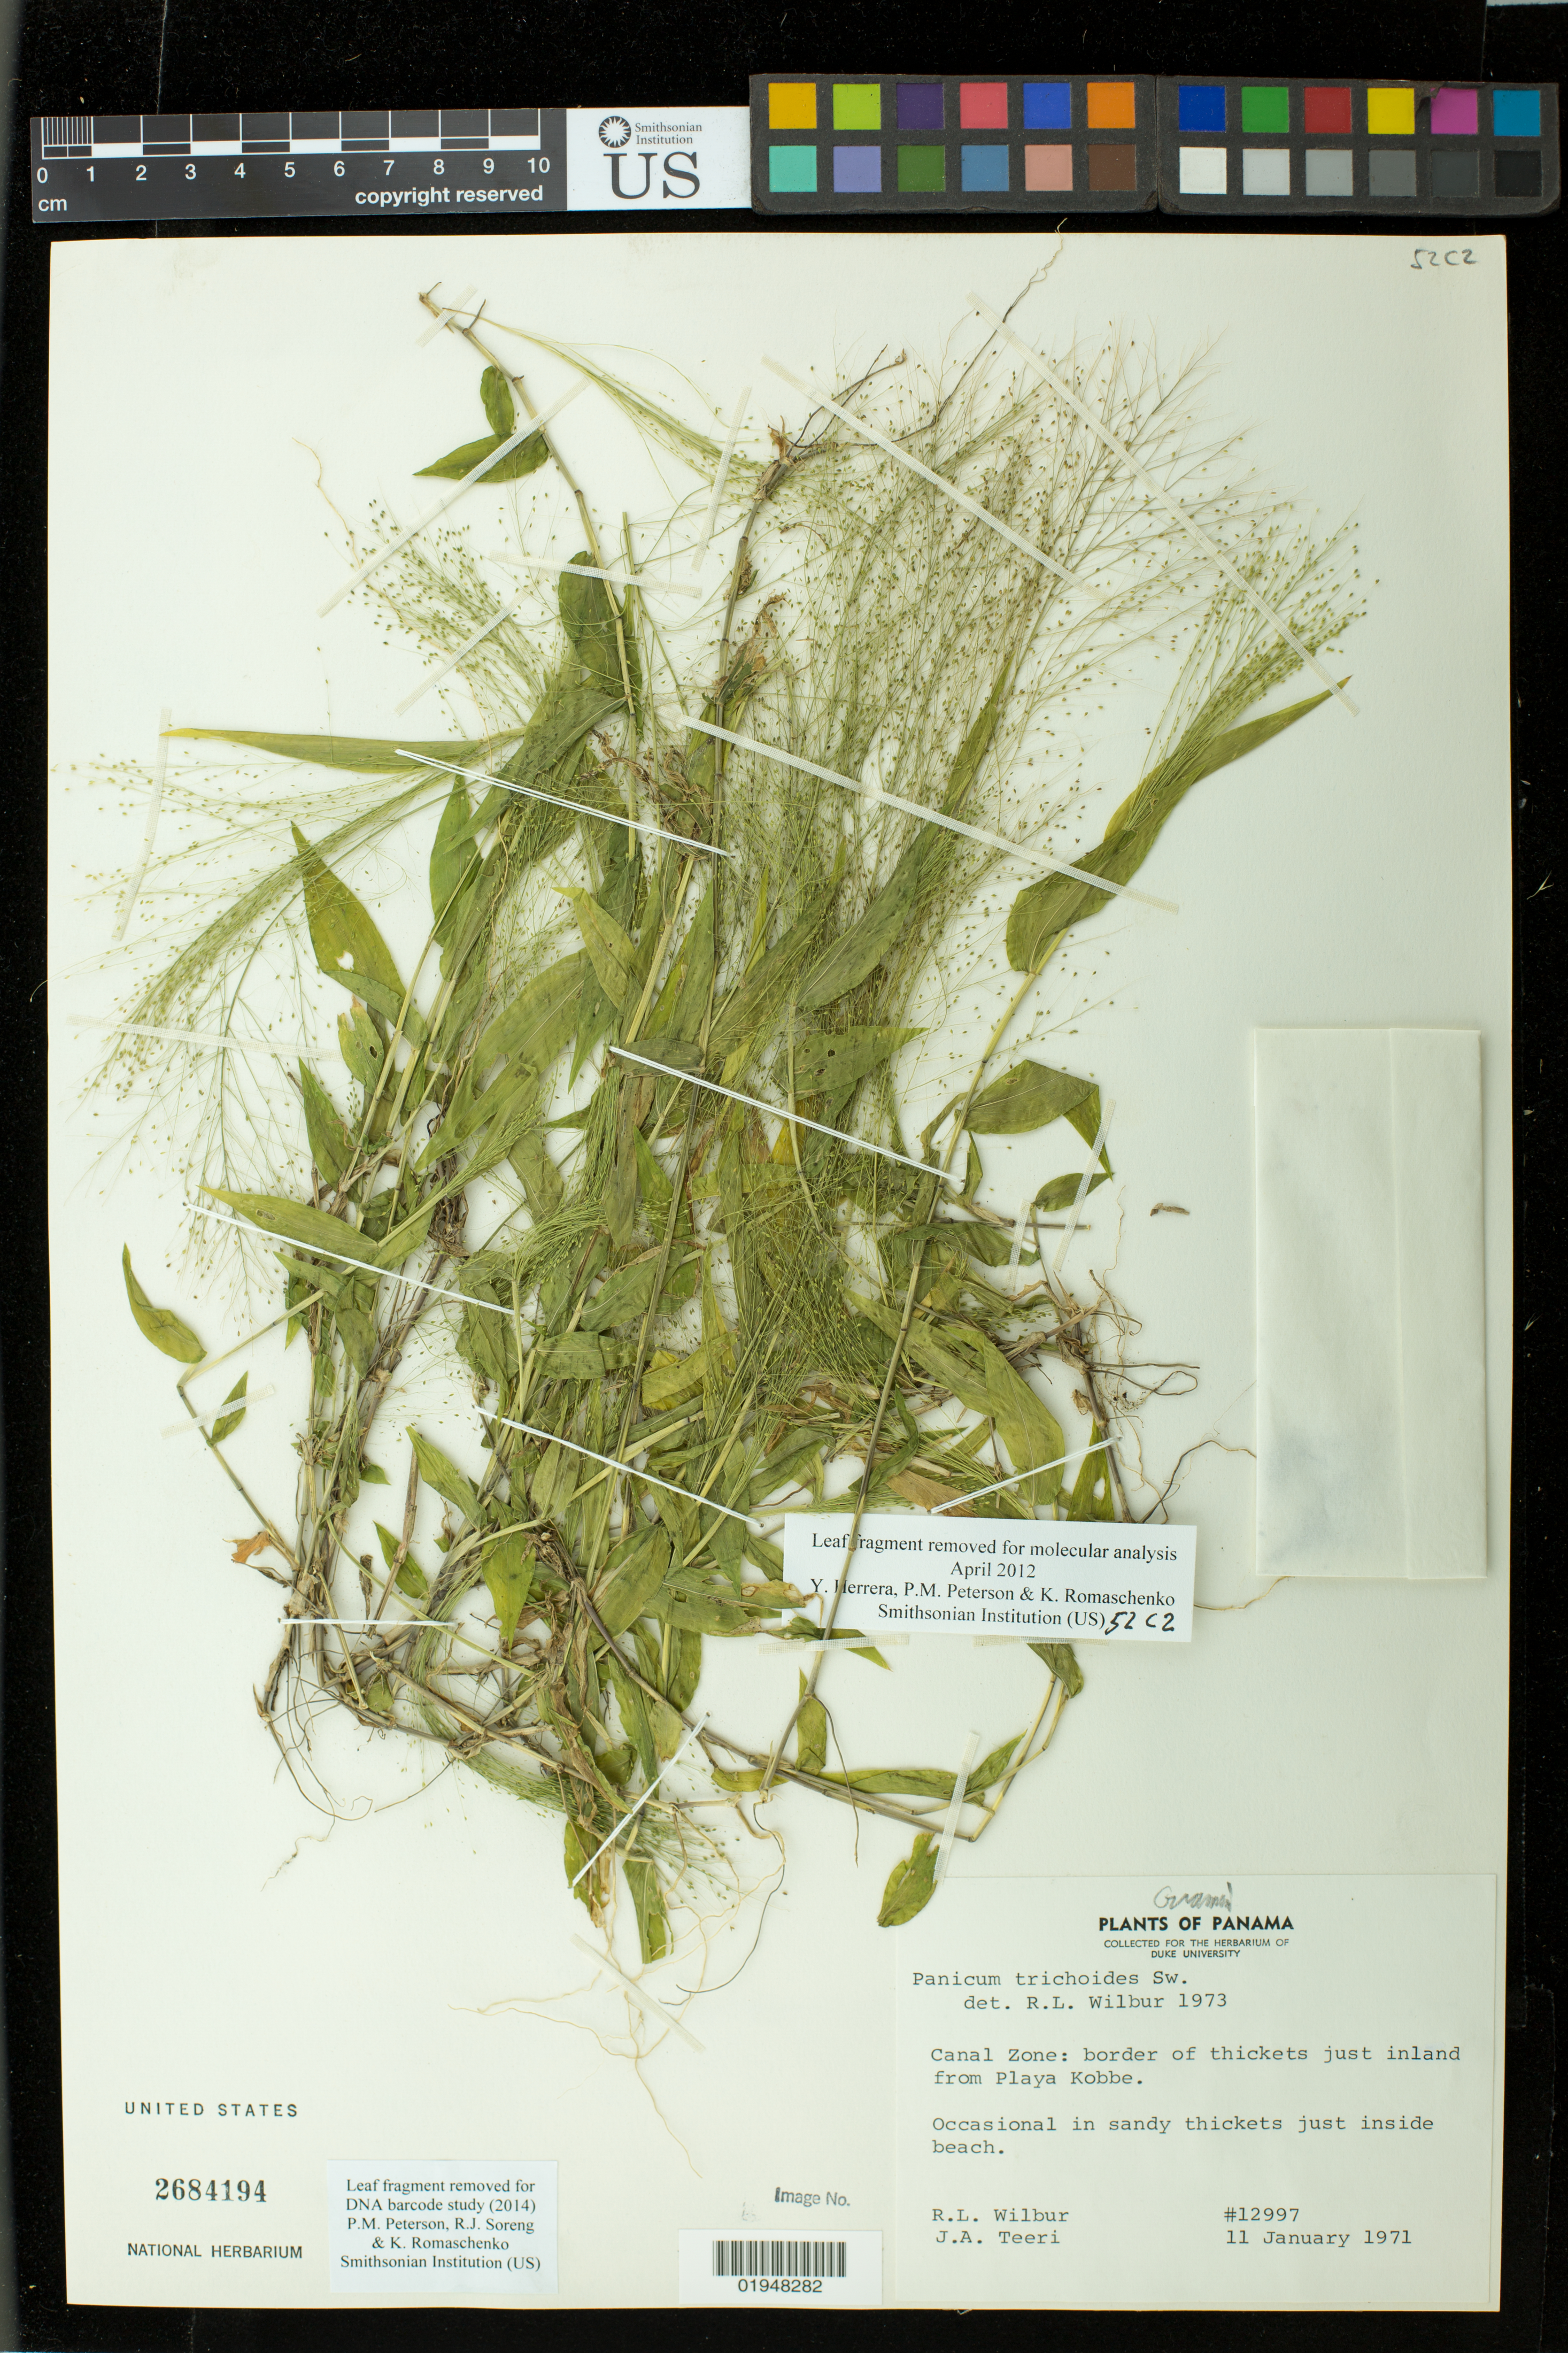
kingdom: Plantae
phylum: Tracheophyta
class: Liliopsida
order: Poales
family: Poaceae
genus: Panicum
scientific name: Panicum trichoides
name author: Sw.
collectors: R. L. Wilbur & J. Teeri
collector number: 12997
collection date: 1971-01-11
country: Panama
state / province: Panamá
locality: Canal Zone: just inland from Playa Kobbe [Playa Bonita]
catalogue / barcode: US 2684194